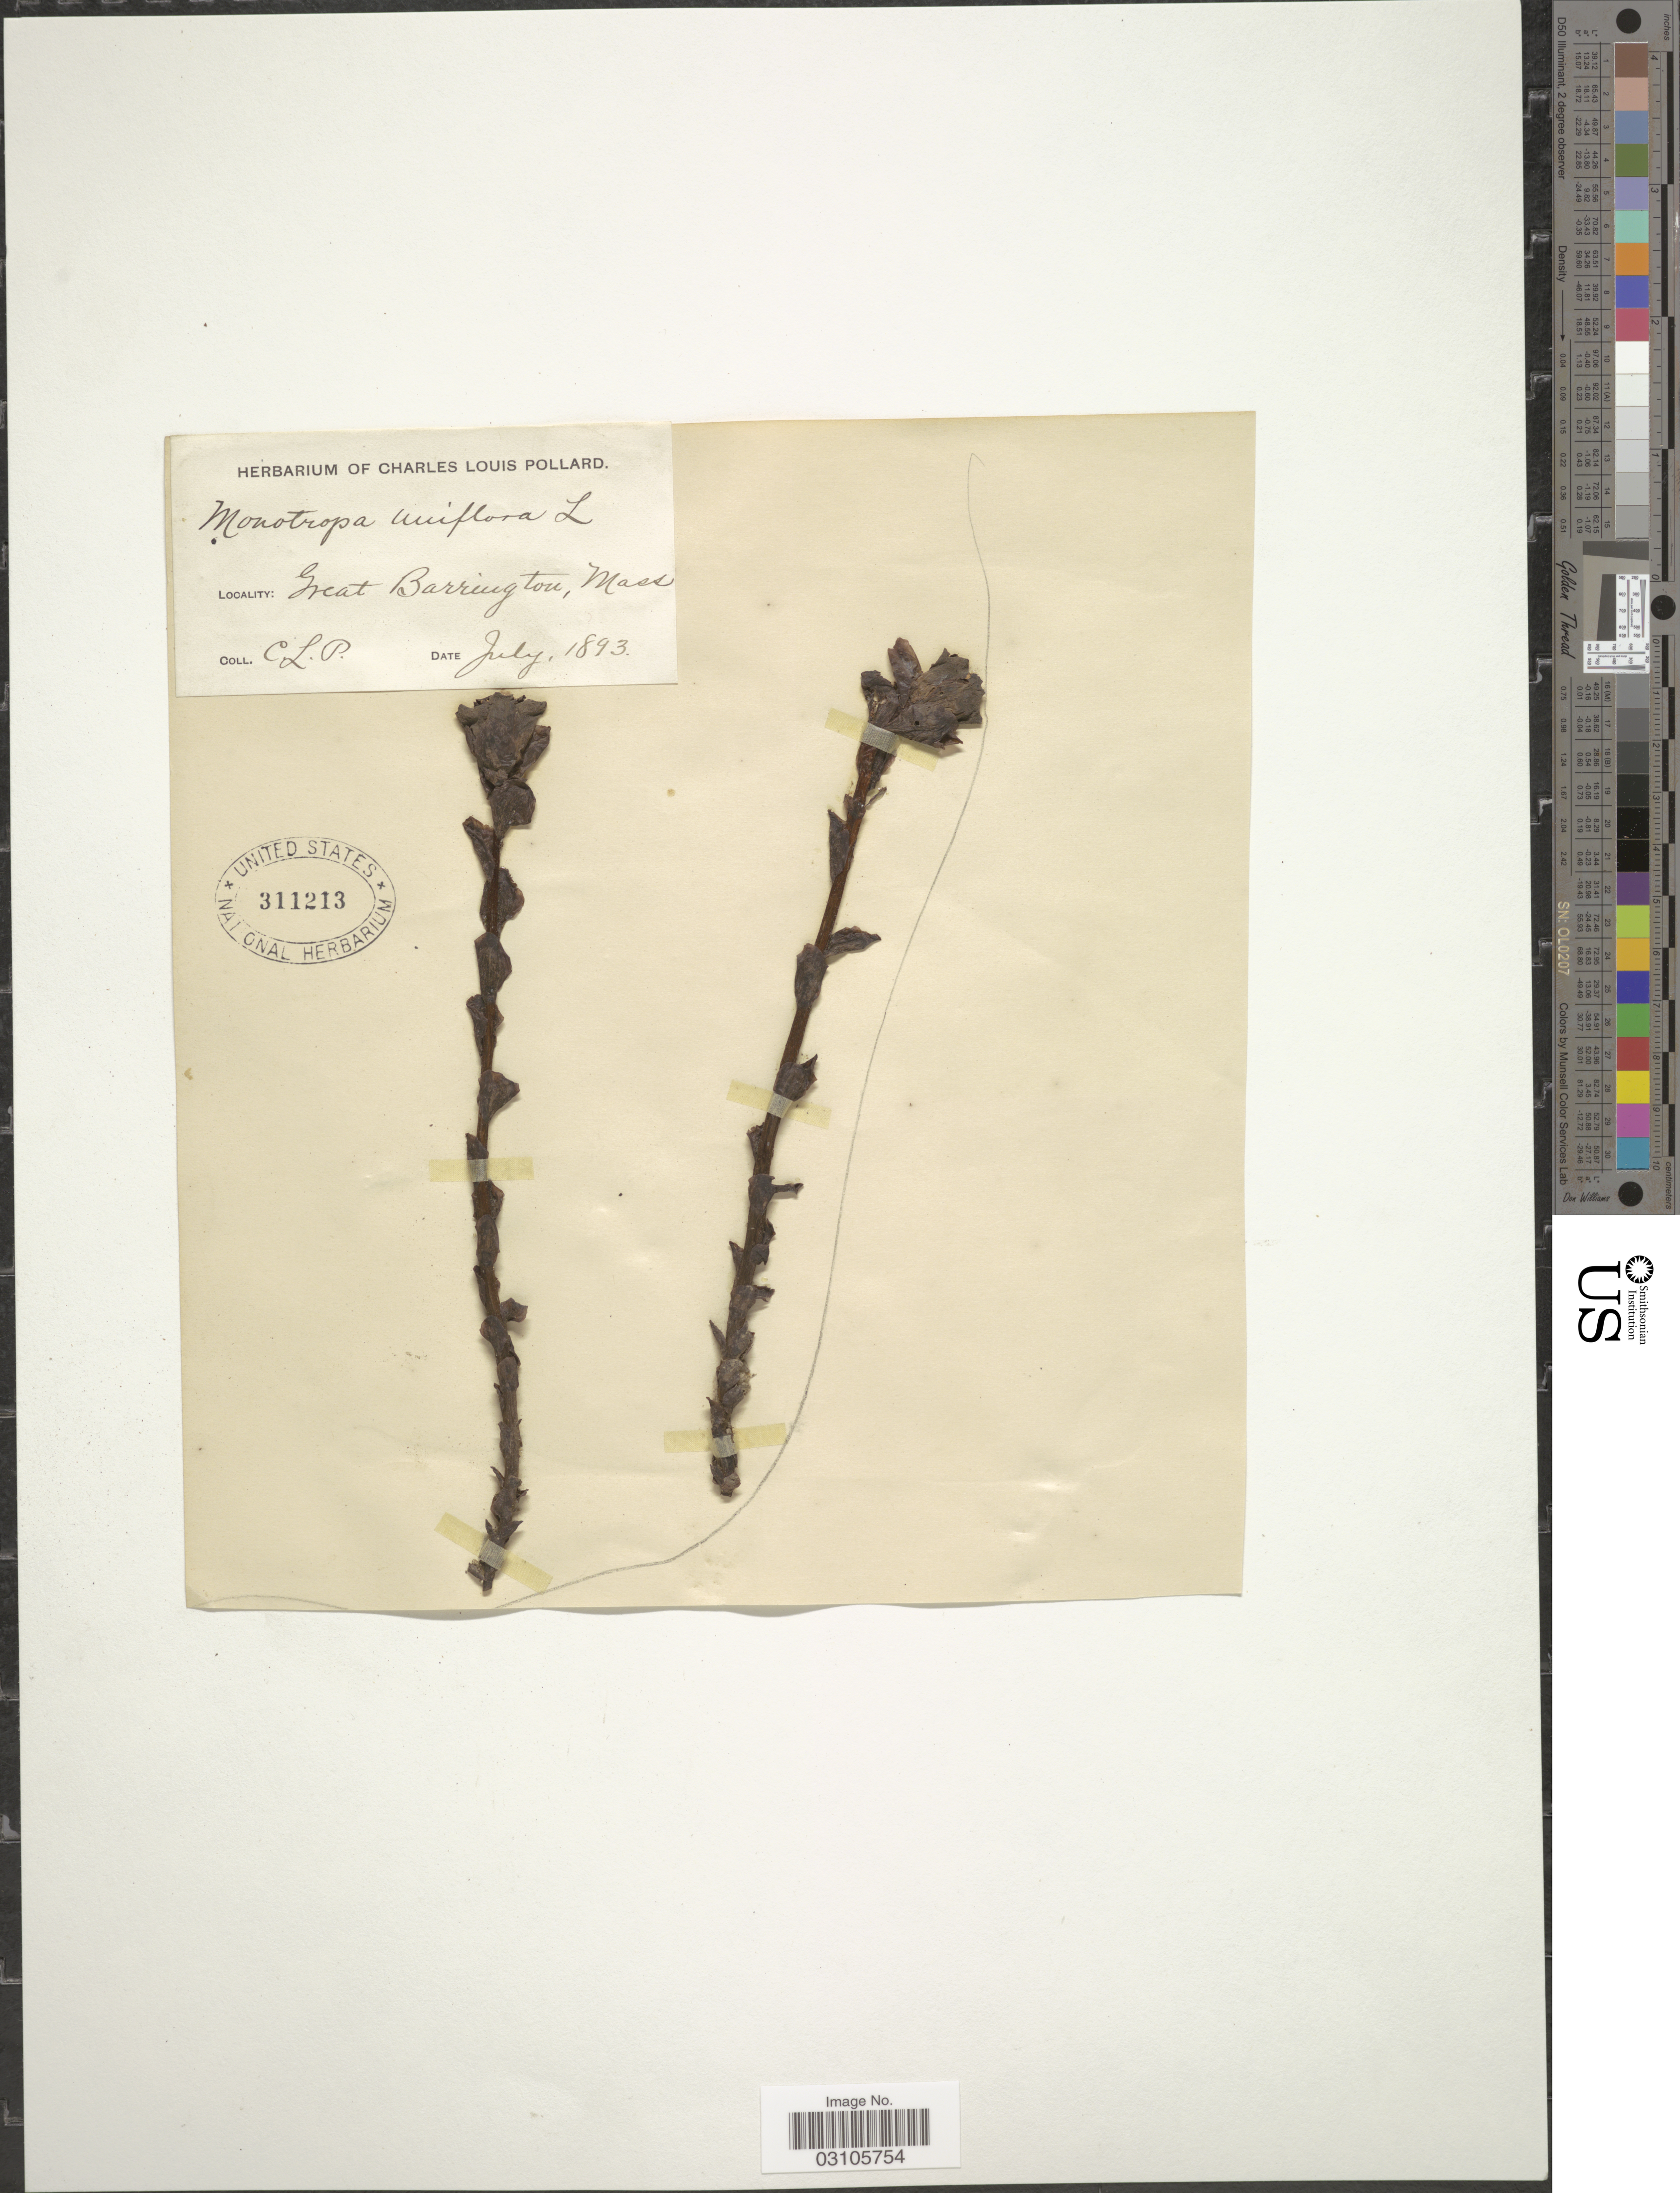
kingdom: Plantae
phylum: Tracheophyta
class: Magnoliopsida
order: Ericales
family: Ericaceae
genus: Monotropa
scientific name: Monotropa uniflora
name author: L.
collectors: C. L. Pollard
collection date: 1893-07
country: United States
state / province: Massachusetts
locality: Great Barrington.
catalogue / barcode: US 311213